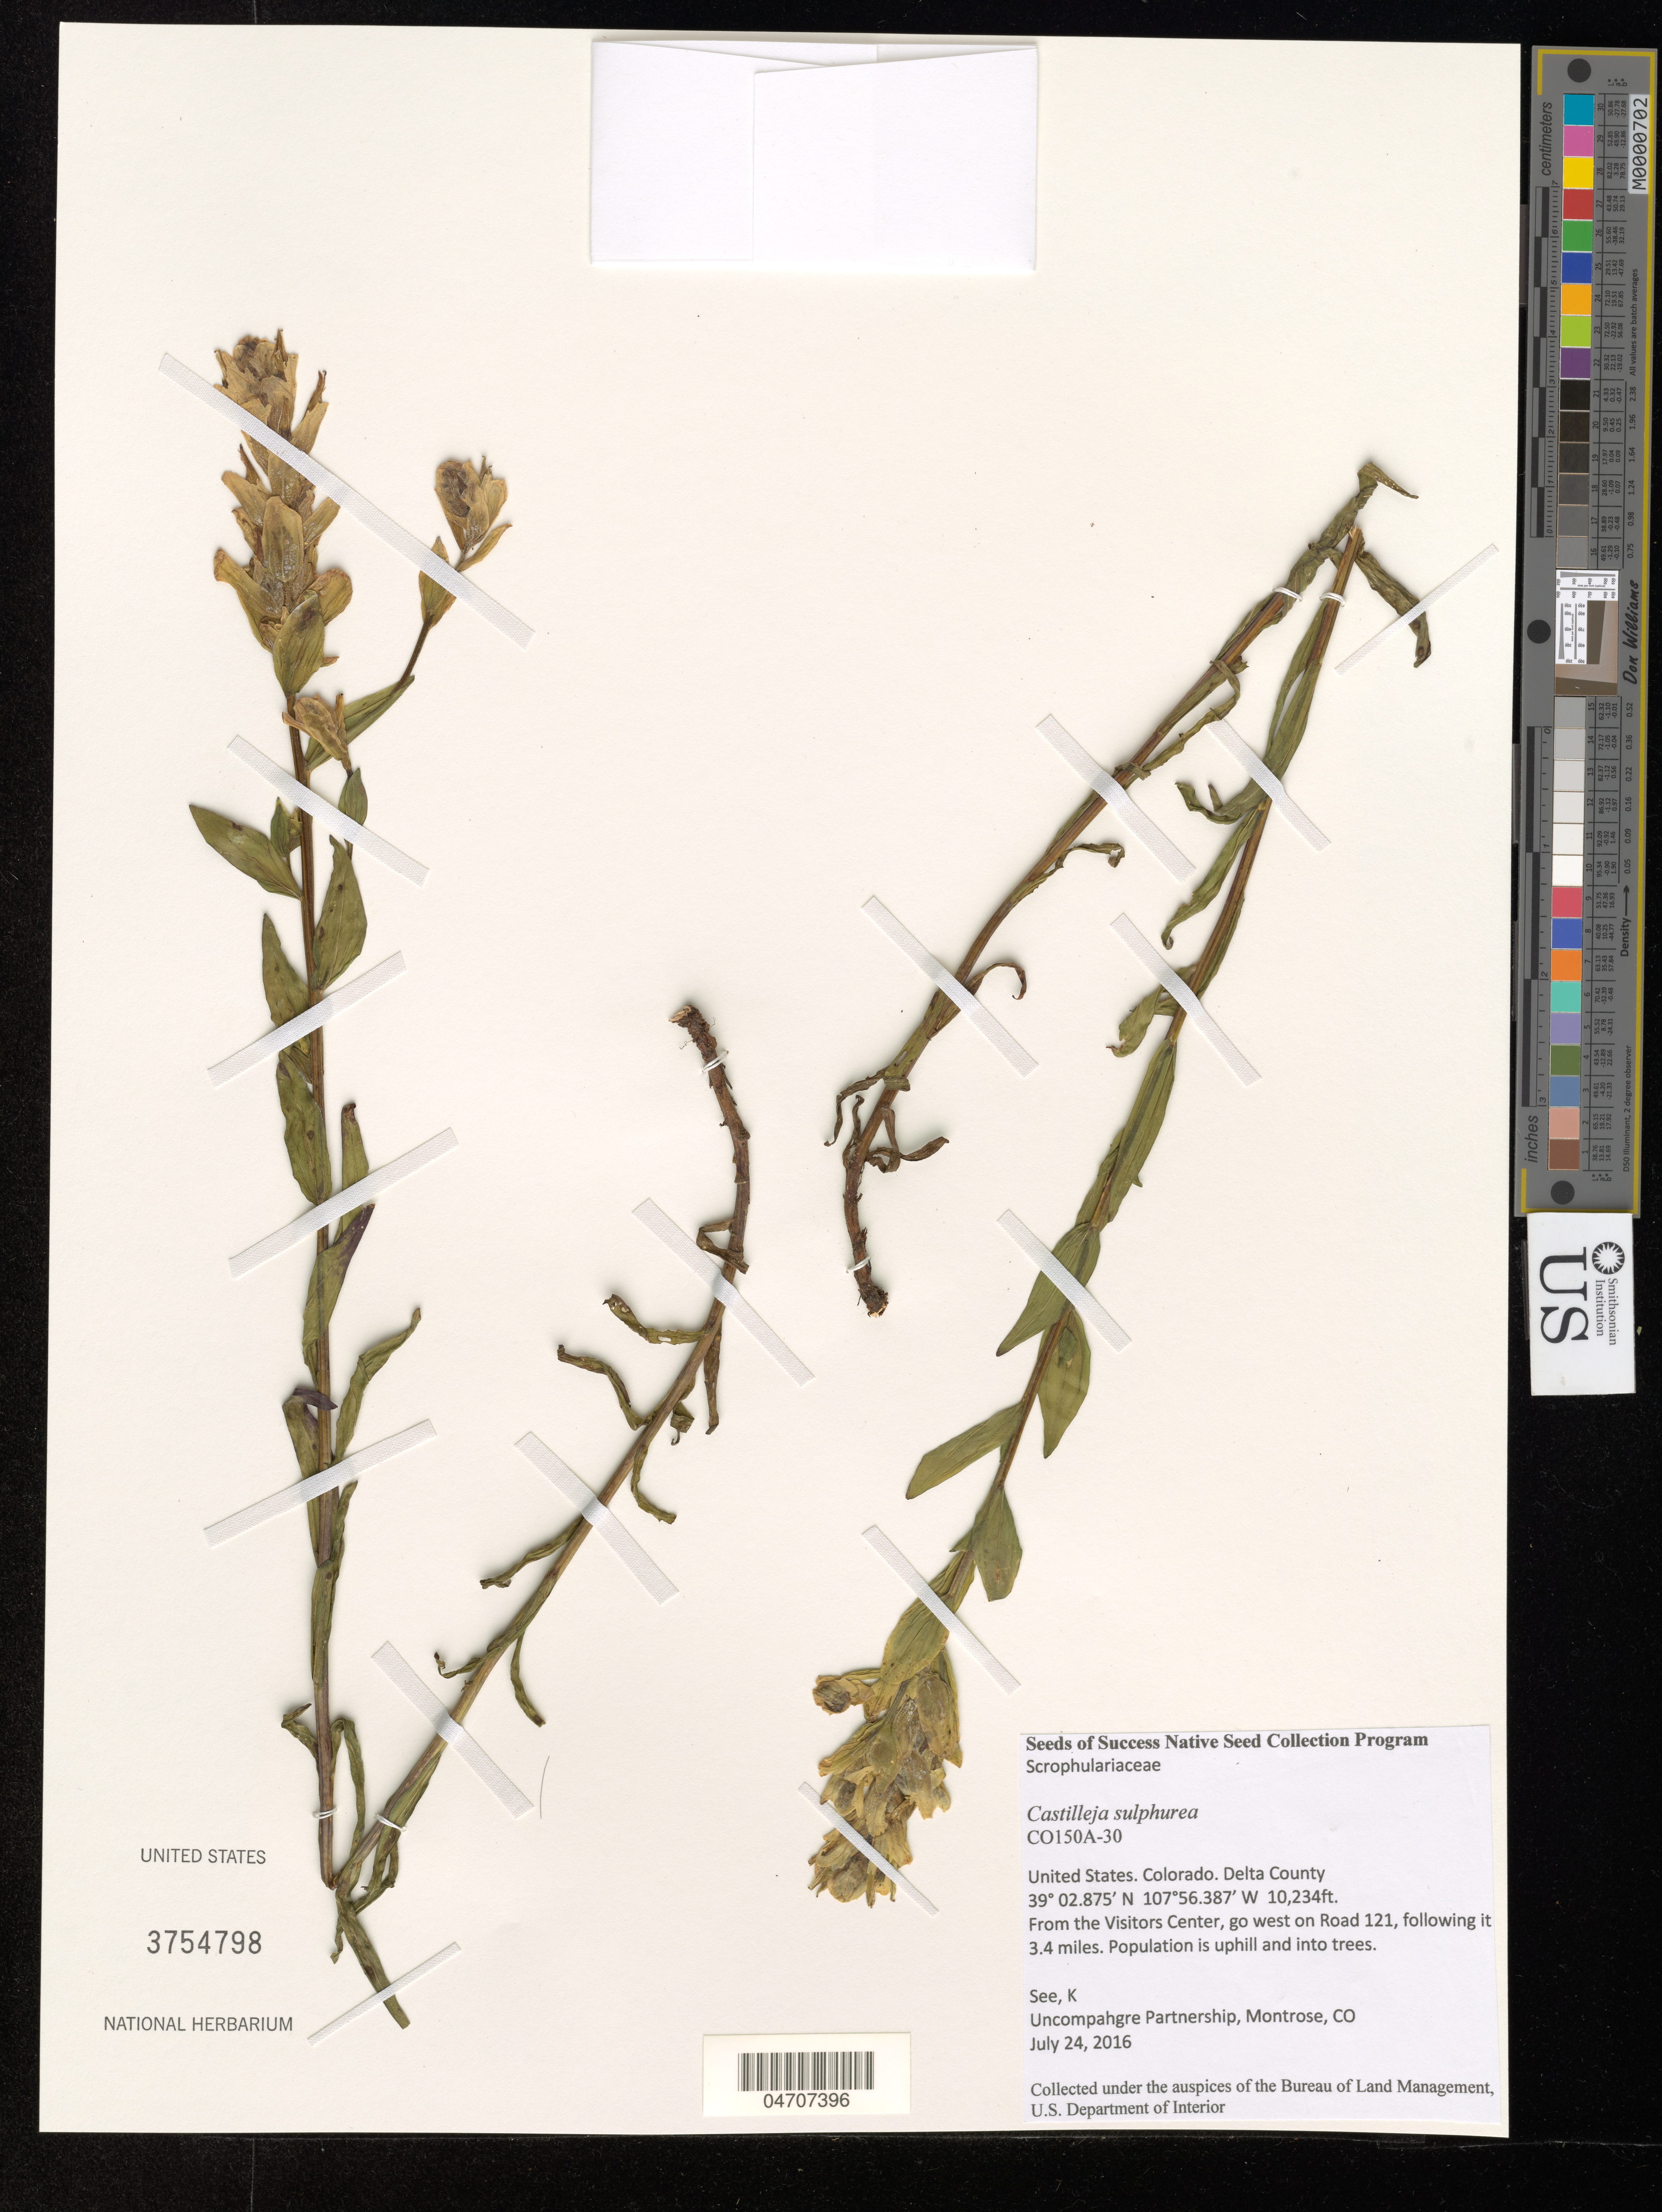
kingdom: Plantae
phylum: Tracheophyta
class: Magnoliopsida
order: Lamiales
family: Orobanchaceae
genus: Castilleja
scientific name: Castilleja sulphurea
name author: Rydb.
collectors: K. See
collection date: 2016-07-24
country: United States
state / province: Colorado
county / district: Delta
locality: Delta County. From the Visitors Center, go west on Road 121, following it 3.4 miles.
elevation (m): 3119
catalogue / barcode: US 3754798